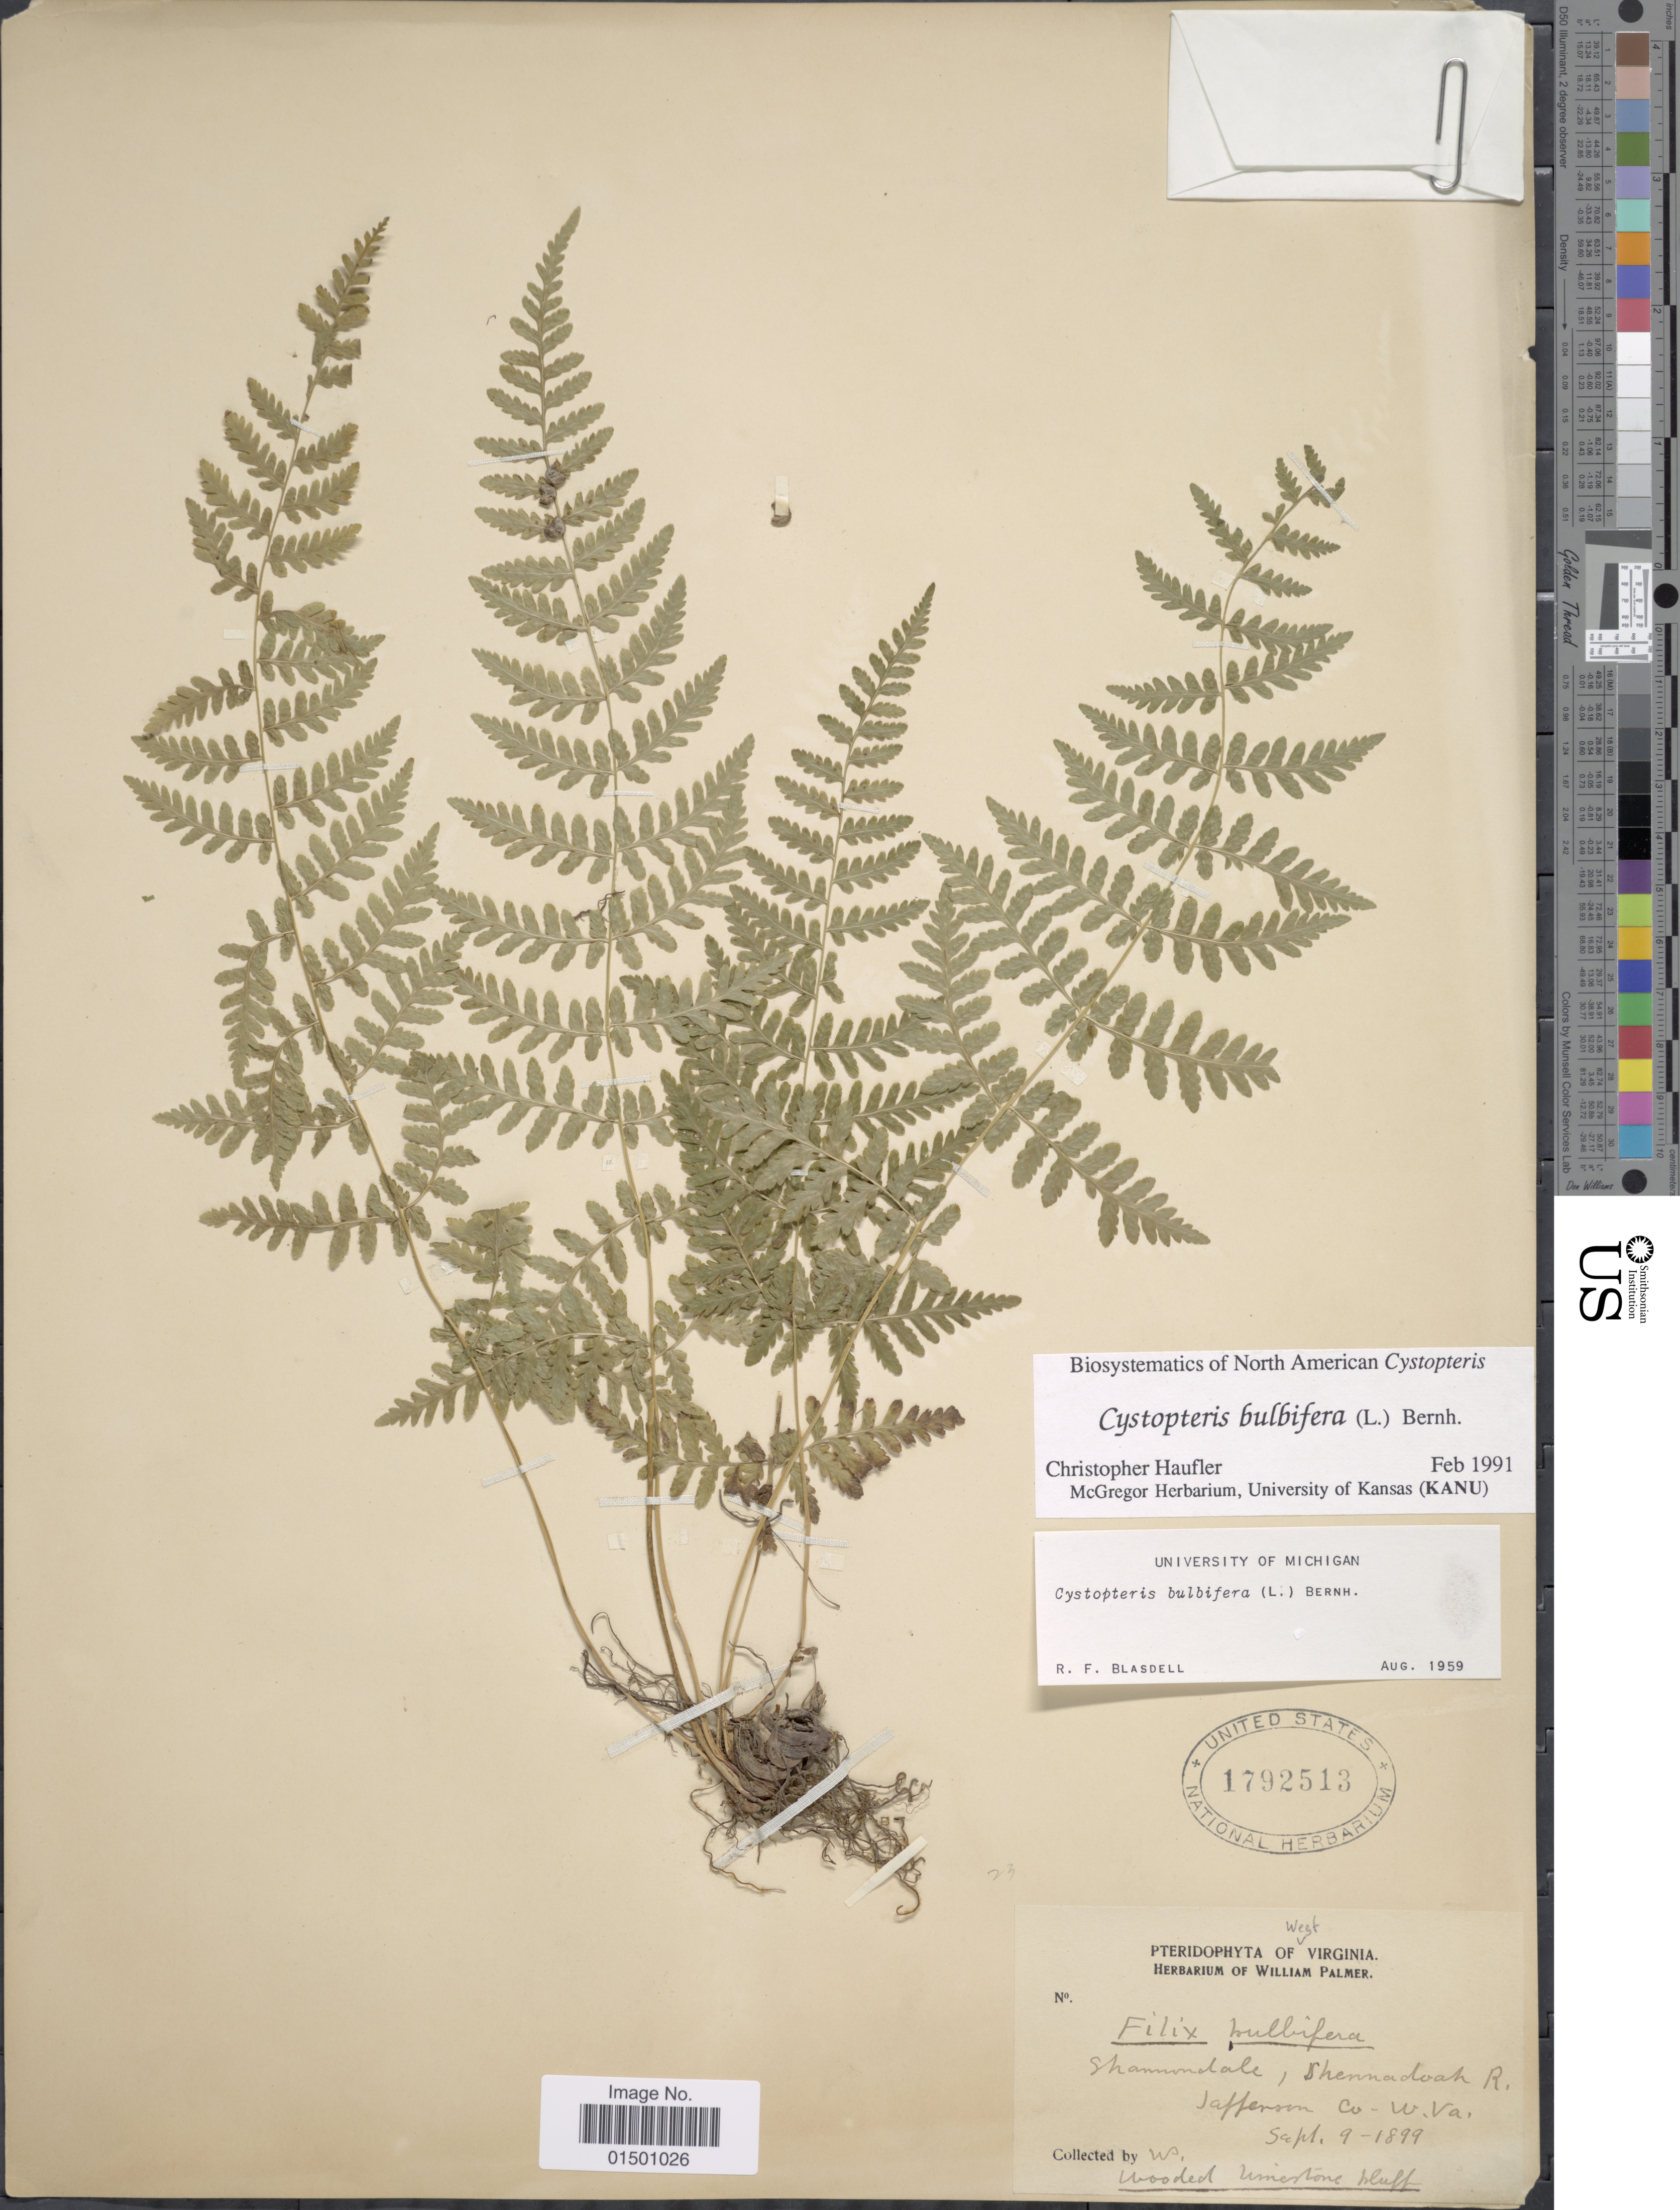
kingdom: Plantae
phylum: Tracheophyta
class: Polypodiopsida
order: Polypodiales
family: Cystopteridaceae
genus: Cystopteris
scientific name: Cystopteris bulbifera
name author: (L.) Bernh.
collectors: W. Palmer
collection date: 1899-09-09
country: United States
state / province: West Virginia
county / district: Jefferson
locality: Shannondale, Shenandoah R. Jefferson Co.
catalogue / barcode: US 1792513